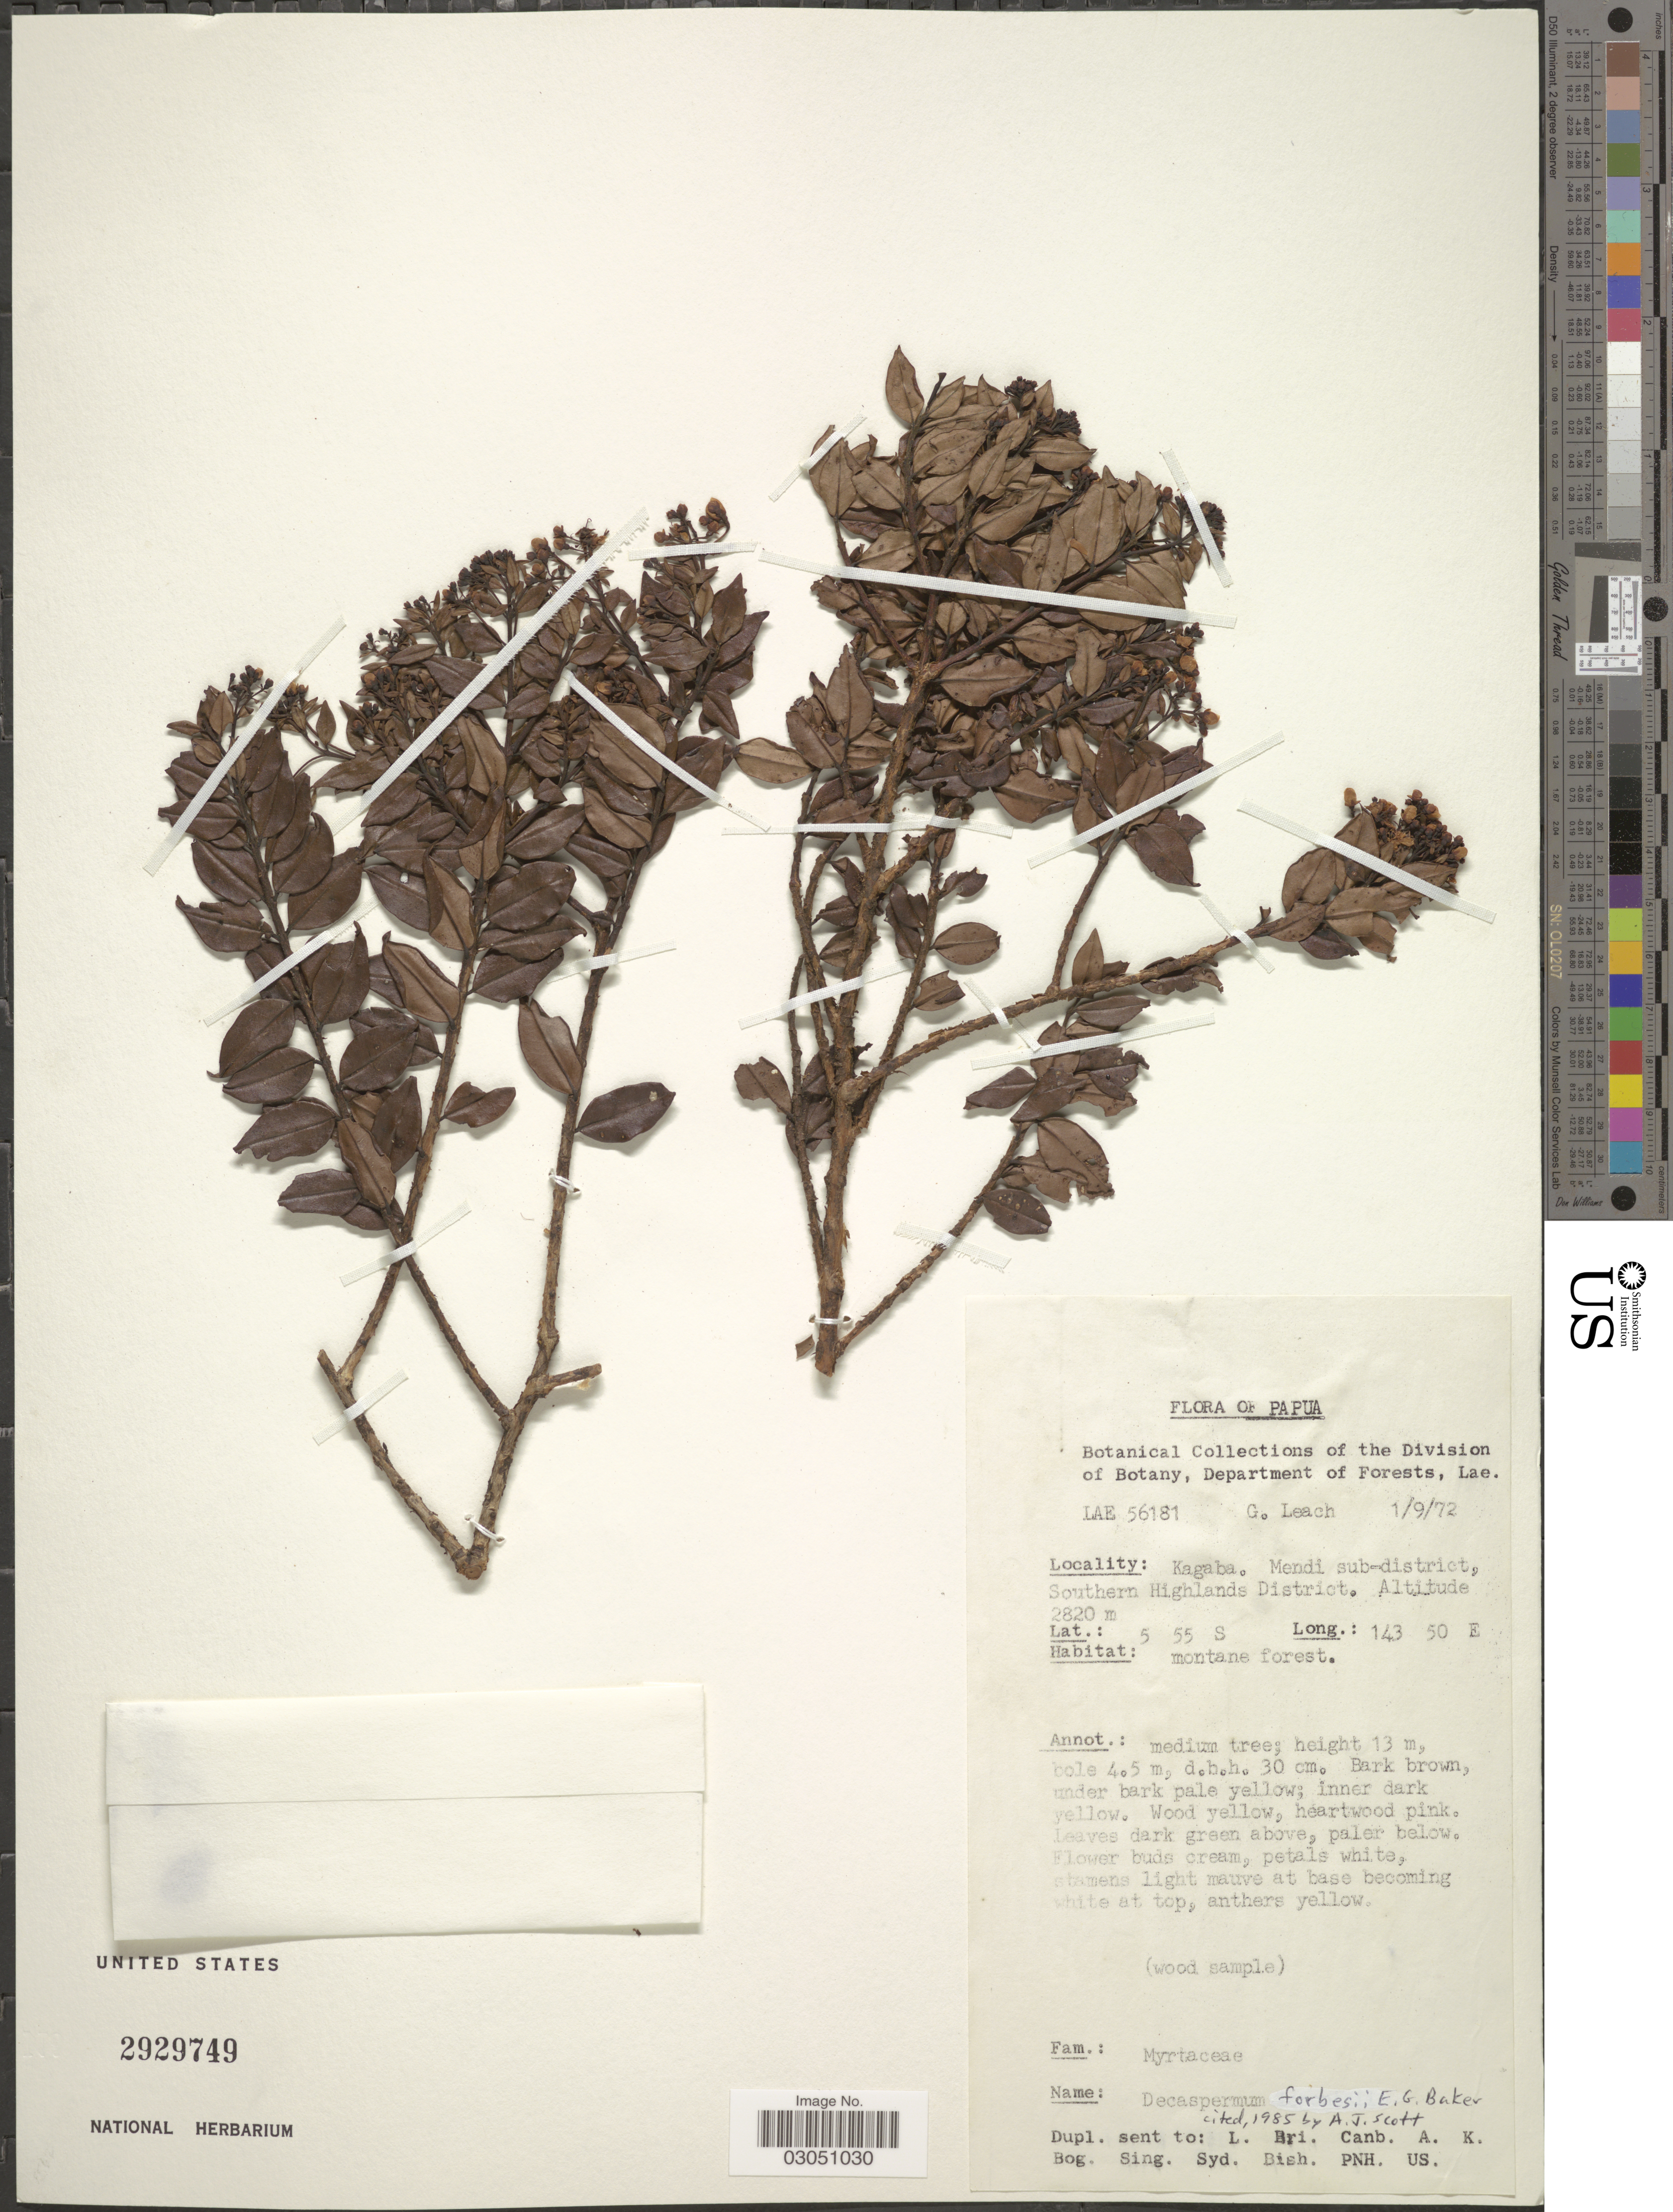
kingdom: Plantae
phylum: Tracheophyta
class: Magnoliopsida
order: Myrtales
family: Myrtaceae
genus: Decaspermum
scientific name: Decaspermum forbesii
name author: Baker f.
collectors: G. Leach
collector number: LAE56181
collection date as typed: Transcribed d/m/y: 1/9/72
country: Papua New Guinea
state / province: Southern Highlands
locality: Papua. Kagaba. Mendi sub-district, Southern Highlands District.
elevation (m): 2820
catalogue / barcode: US 2929749